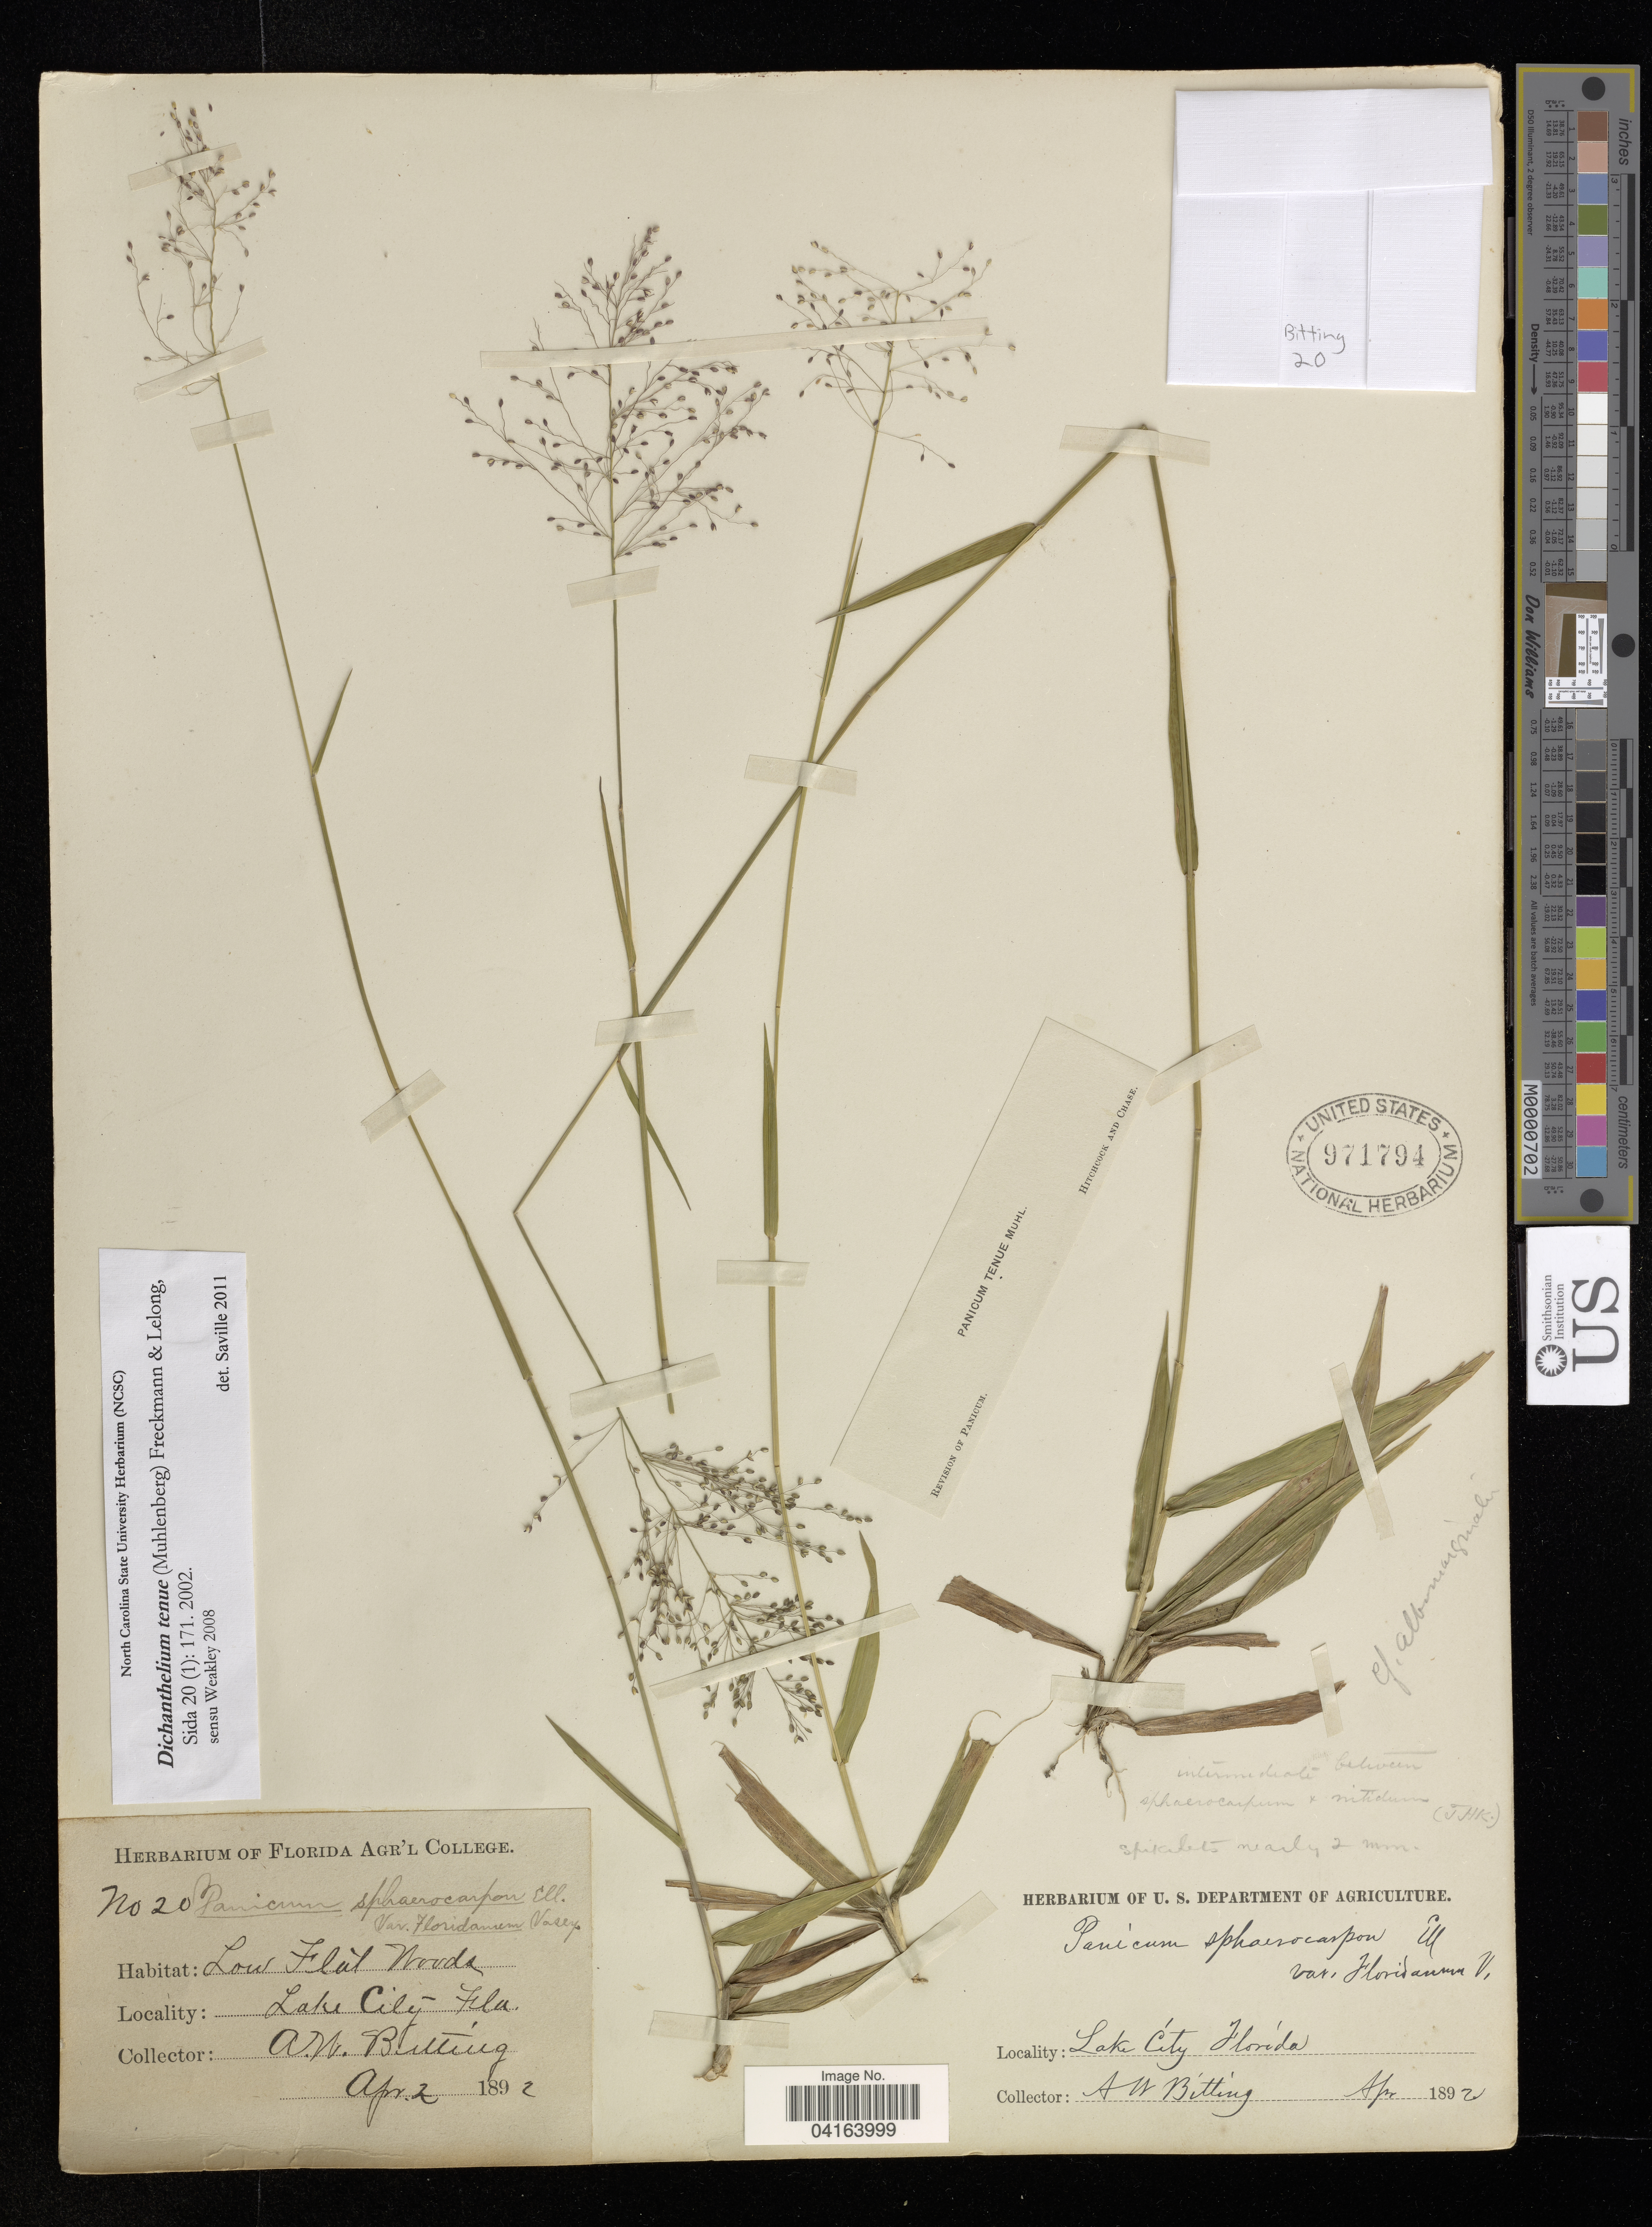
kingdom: Plantae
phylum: Tracheophyta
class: Liliopsida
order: Poales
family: Poaceae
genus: Dichanthelium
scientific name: Dichanthelium tenue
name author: (Muhl.) Freckmann & Lelong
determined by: Saville, A. C., (NCSC), North Carolina State University (UNITED STATES)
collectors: A. Bitting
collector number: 20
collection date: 1892-04-02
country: United States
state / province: Florida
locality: Lake City.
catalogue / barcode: US 971794